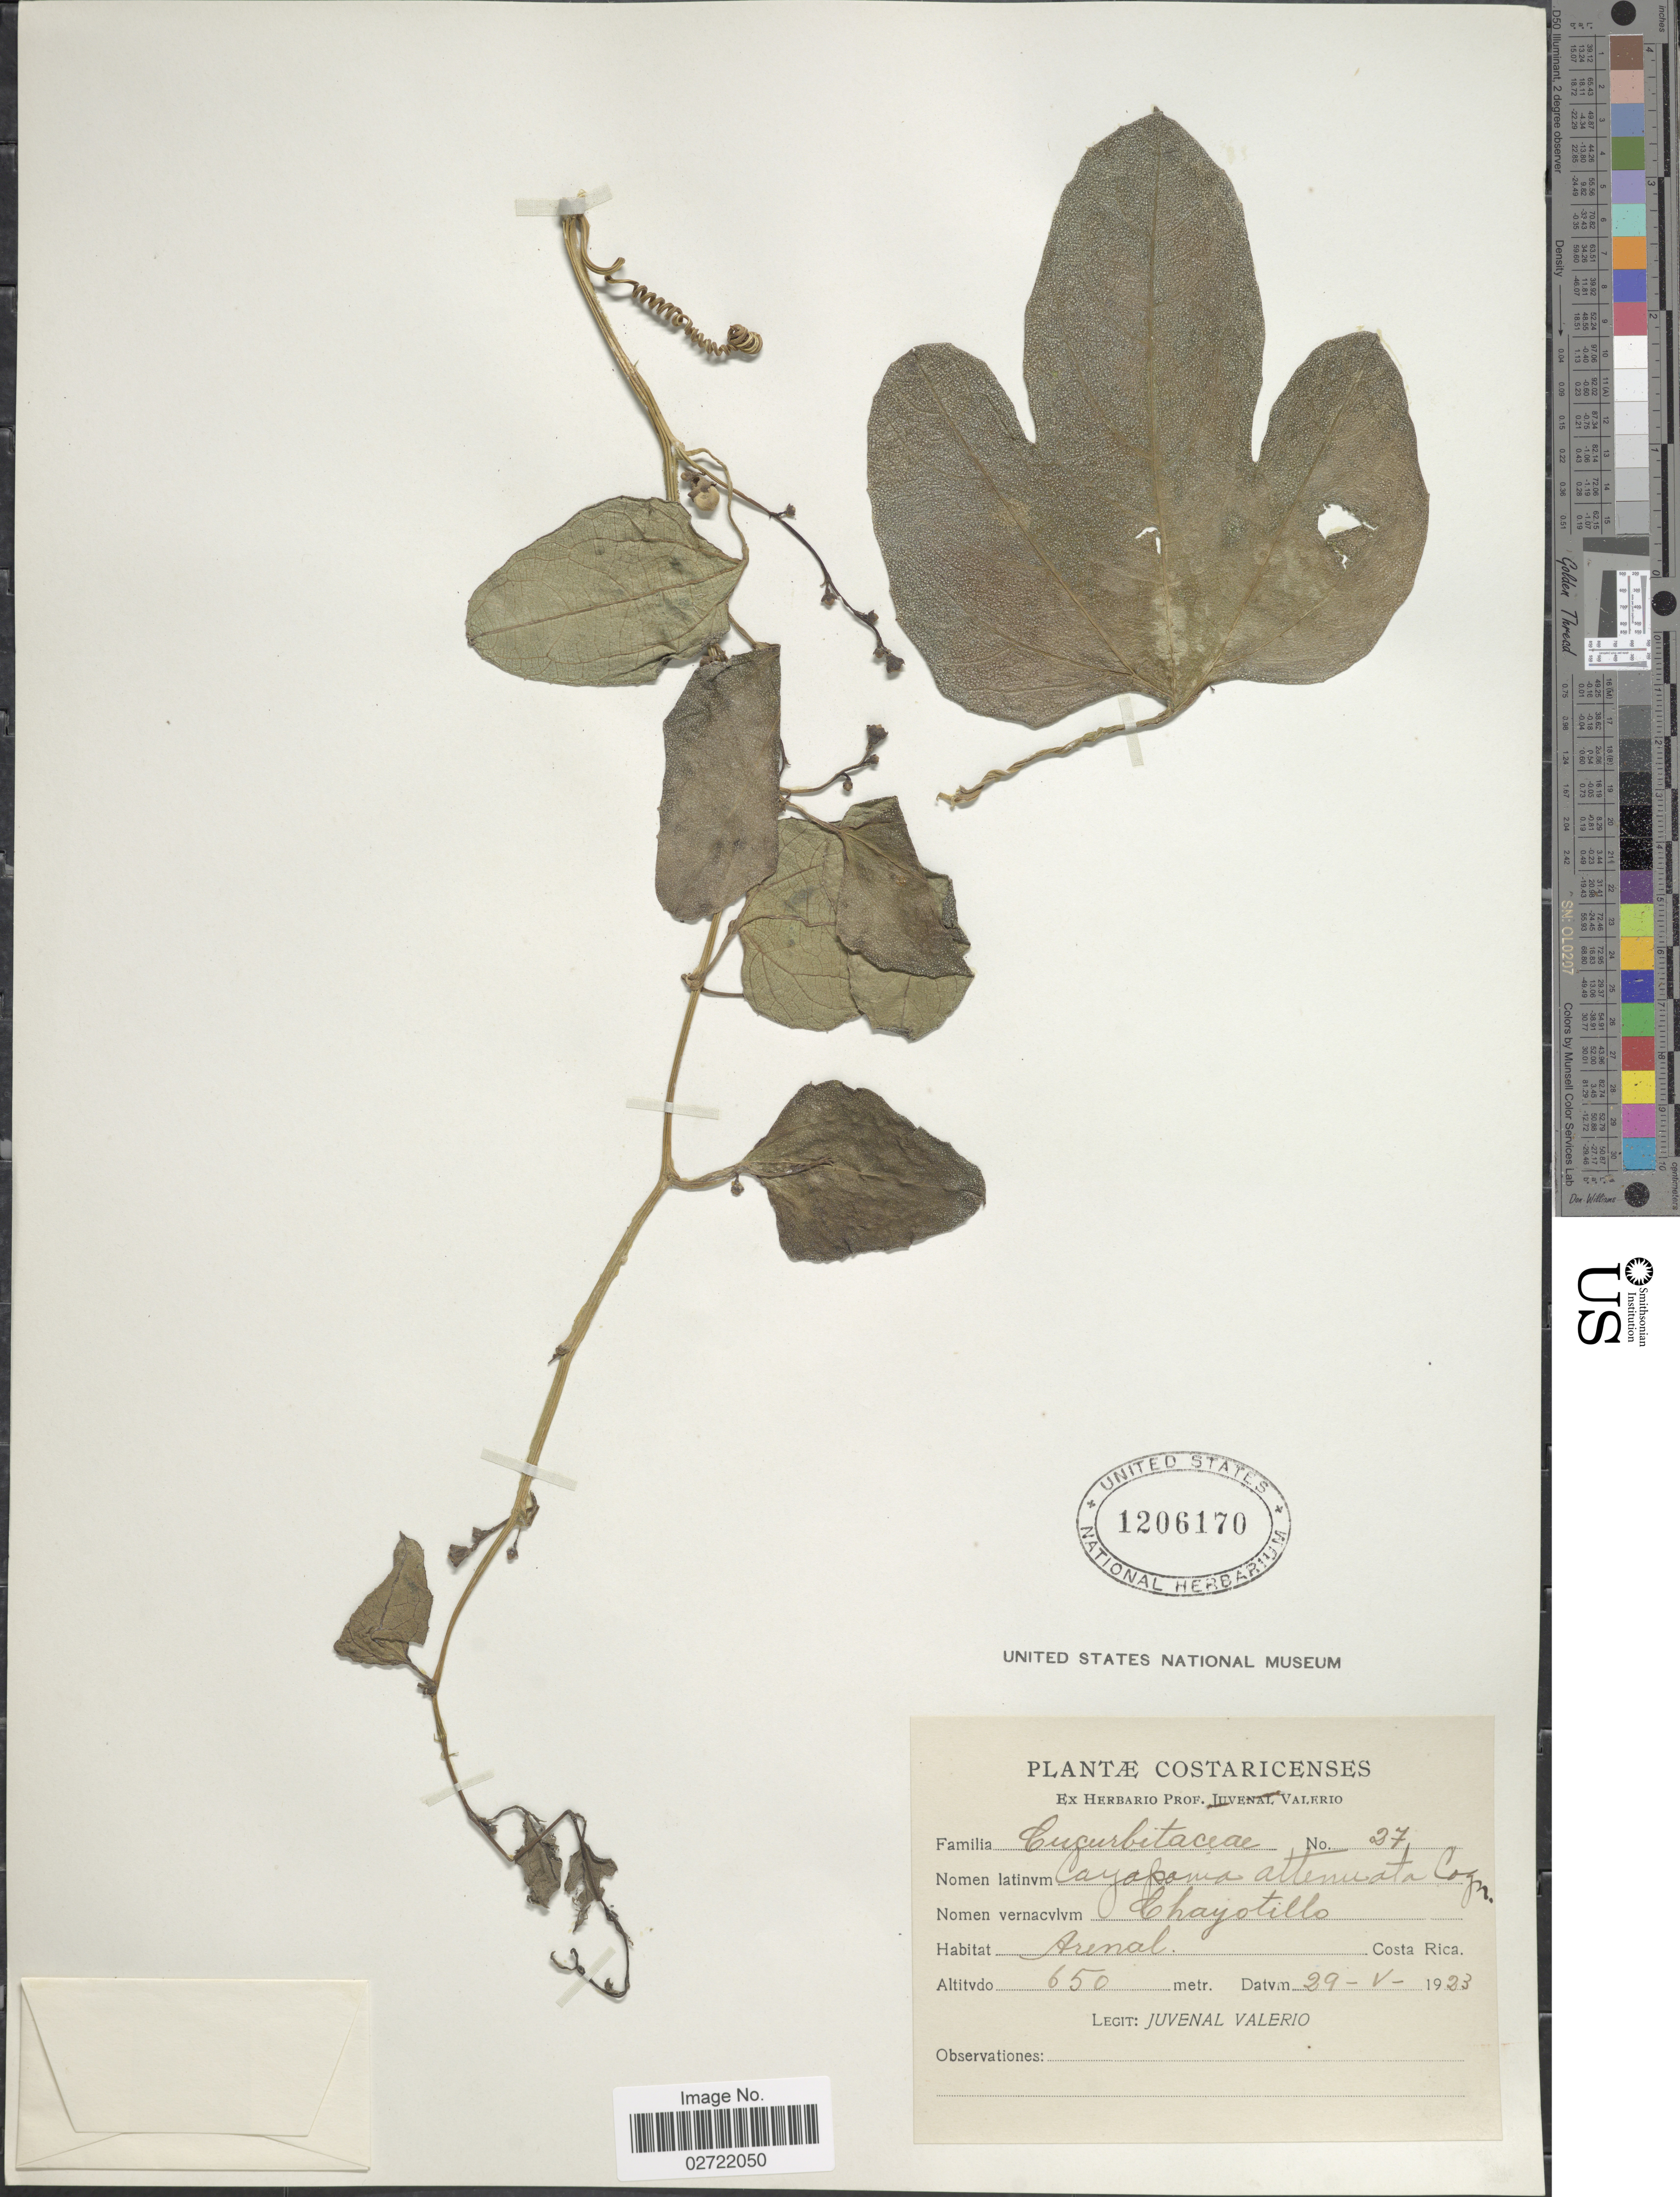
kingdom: Plantae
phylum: Tracheophyta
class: Magnoliopsida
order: Cucurbitales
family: Cucurbitaceae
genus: Cayaponia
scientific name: Cayaponia attenuata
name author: (Hook. & Arn.) Cogn.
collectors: J. Valerio R.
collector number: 27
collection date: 1923-05-29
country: Costa Rica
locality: Arenal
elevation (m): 650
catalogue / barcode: US 1206170